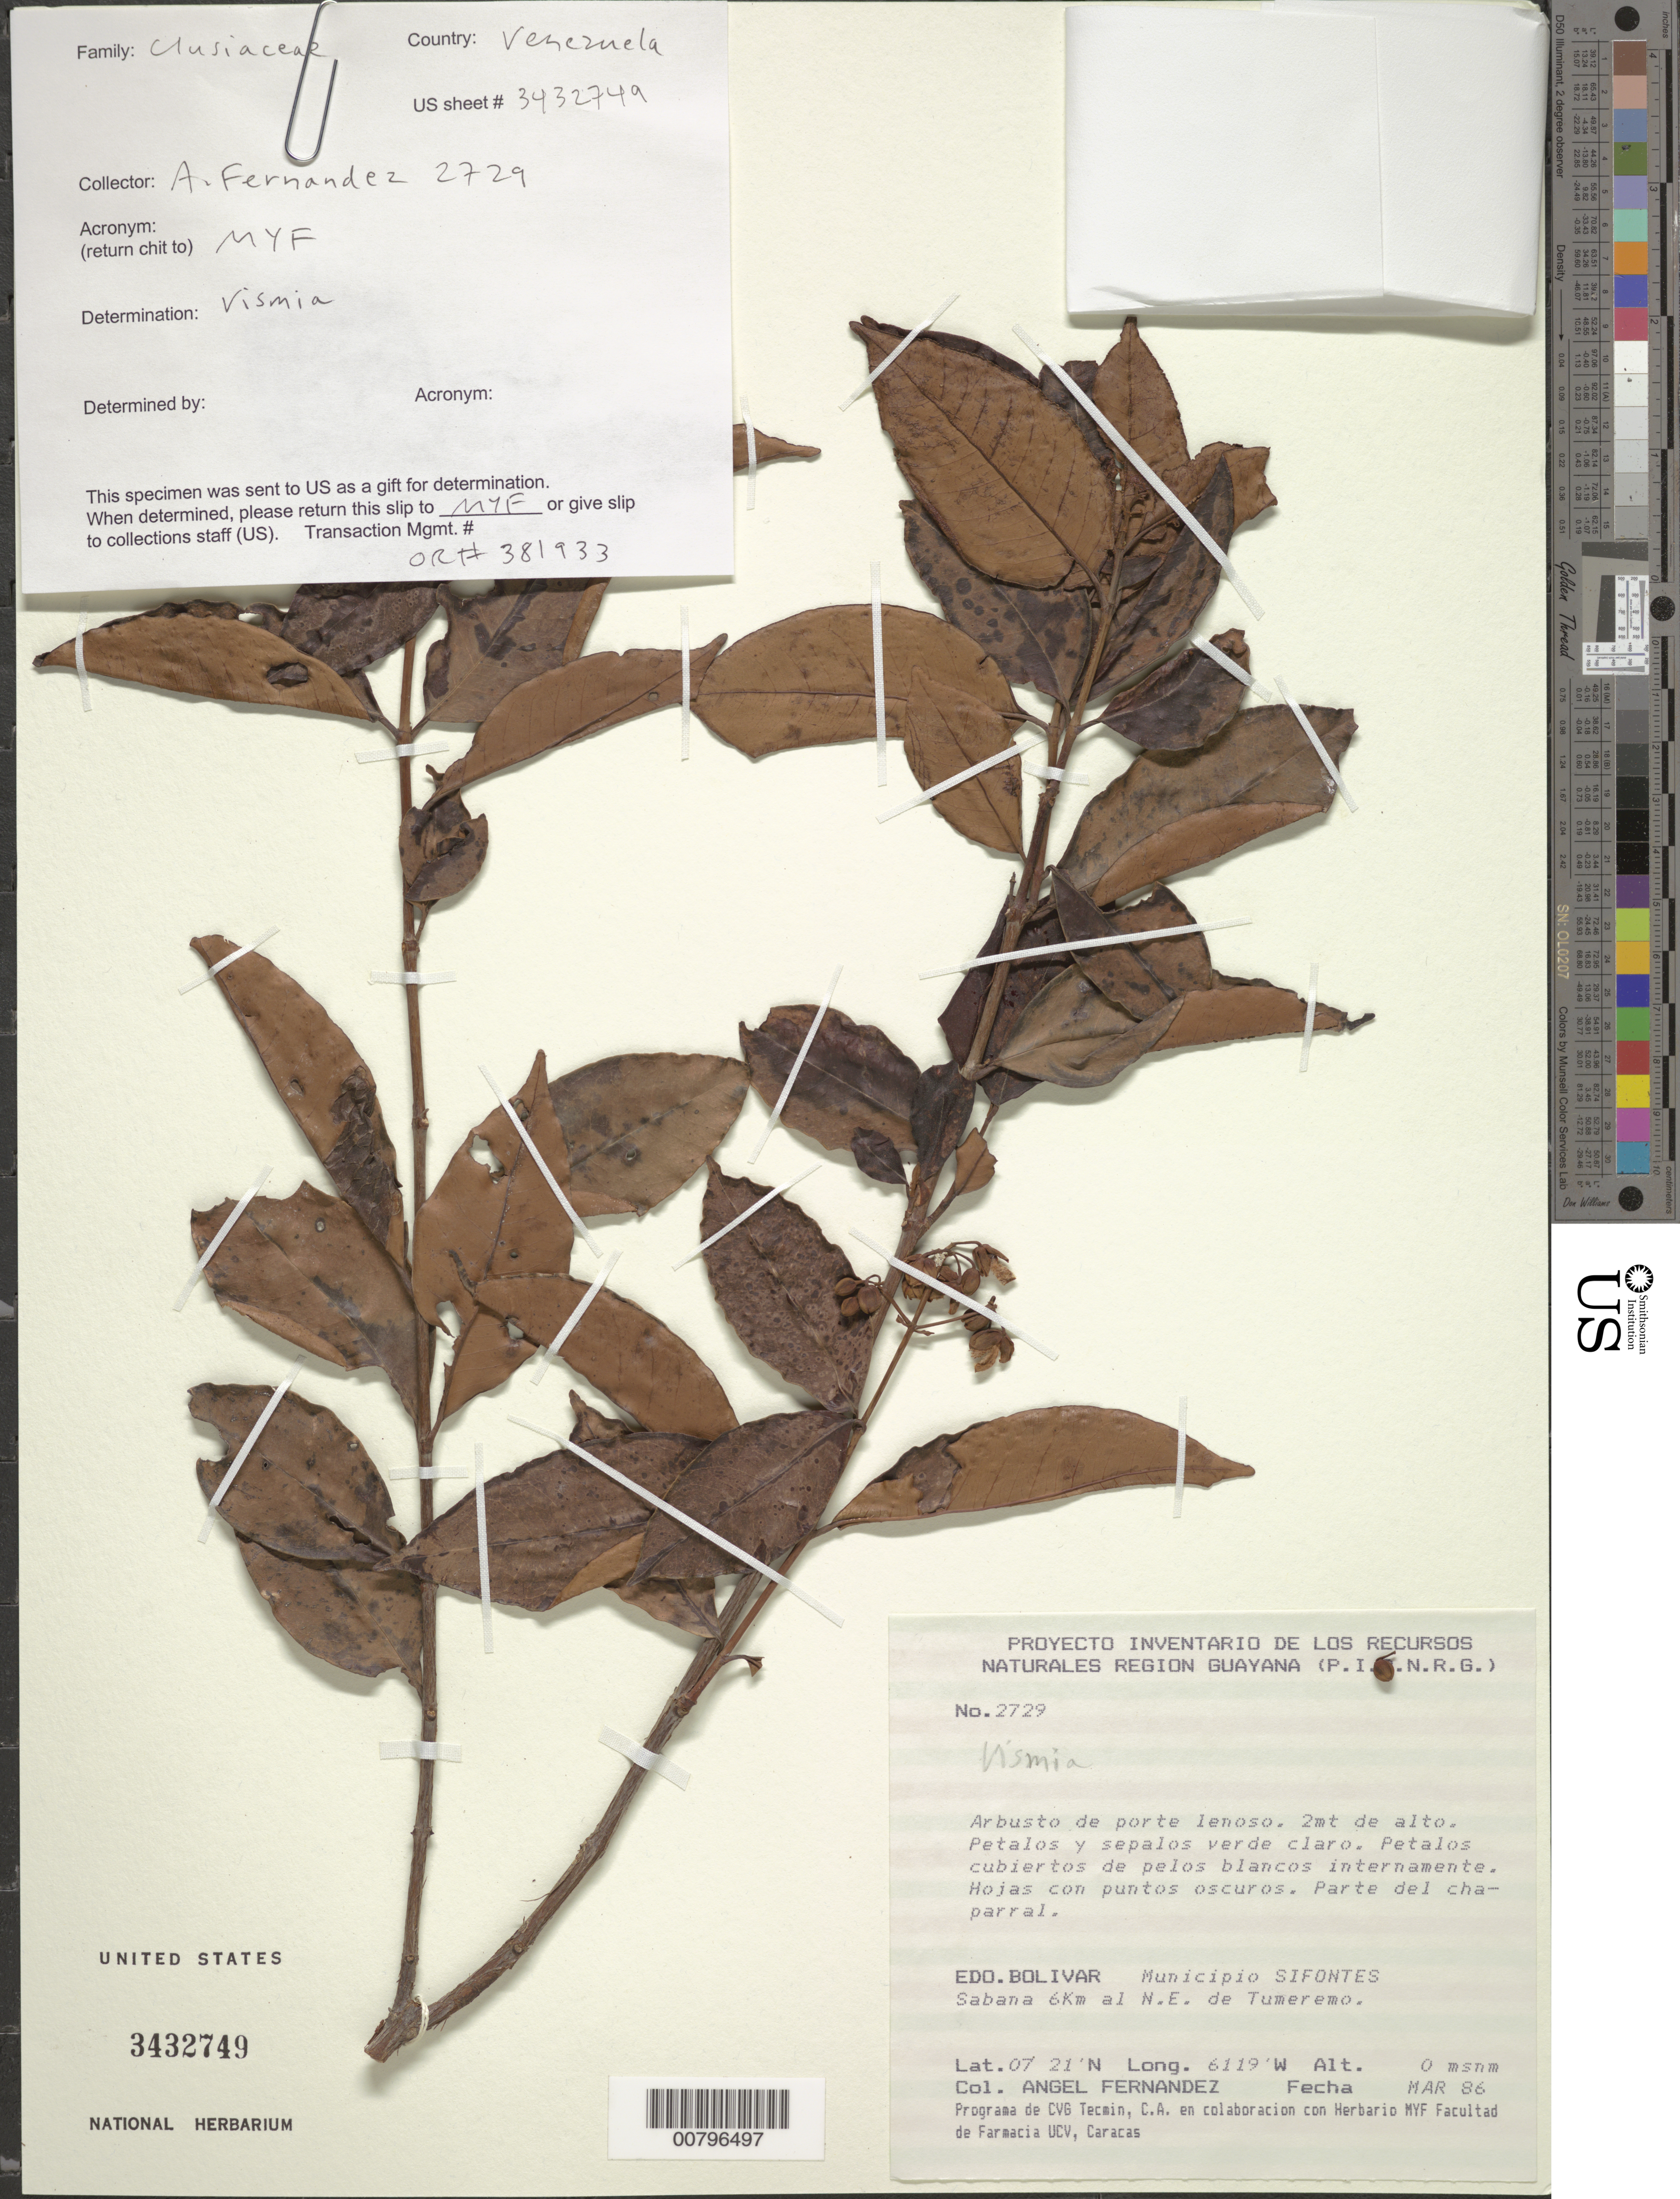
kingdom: Plantae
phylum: Tracheophyta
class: Magnoliopsida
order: Malpighiales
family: Hypericaceae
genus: Vismia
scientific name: Vismia sp.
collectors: A. Fernández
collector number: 2729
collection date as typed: Mar-86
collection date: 1986-03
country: Venezuela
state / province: Bolívar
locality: Mun. Sifontes, 6 km NE of Tumeremo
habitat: Savanna 6 km to the NE of Tumeremo. Parte del chaparral.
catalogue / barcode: US 3432749